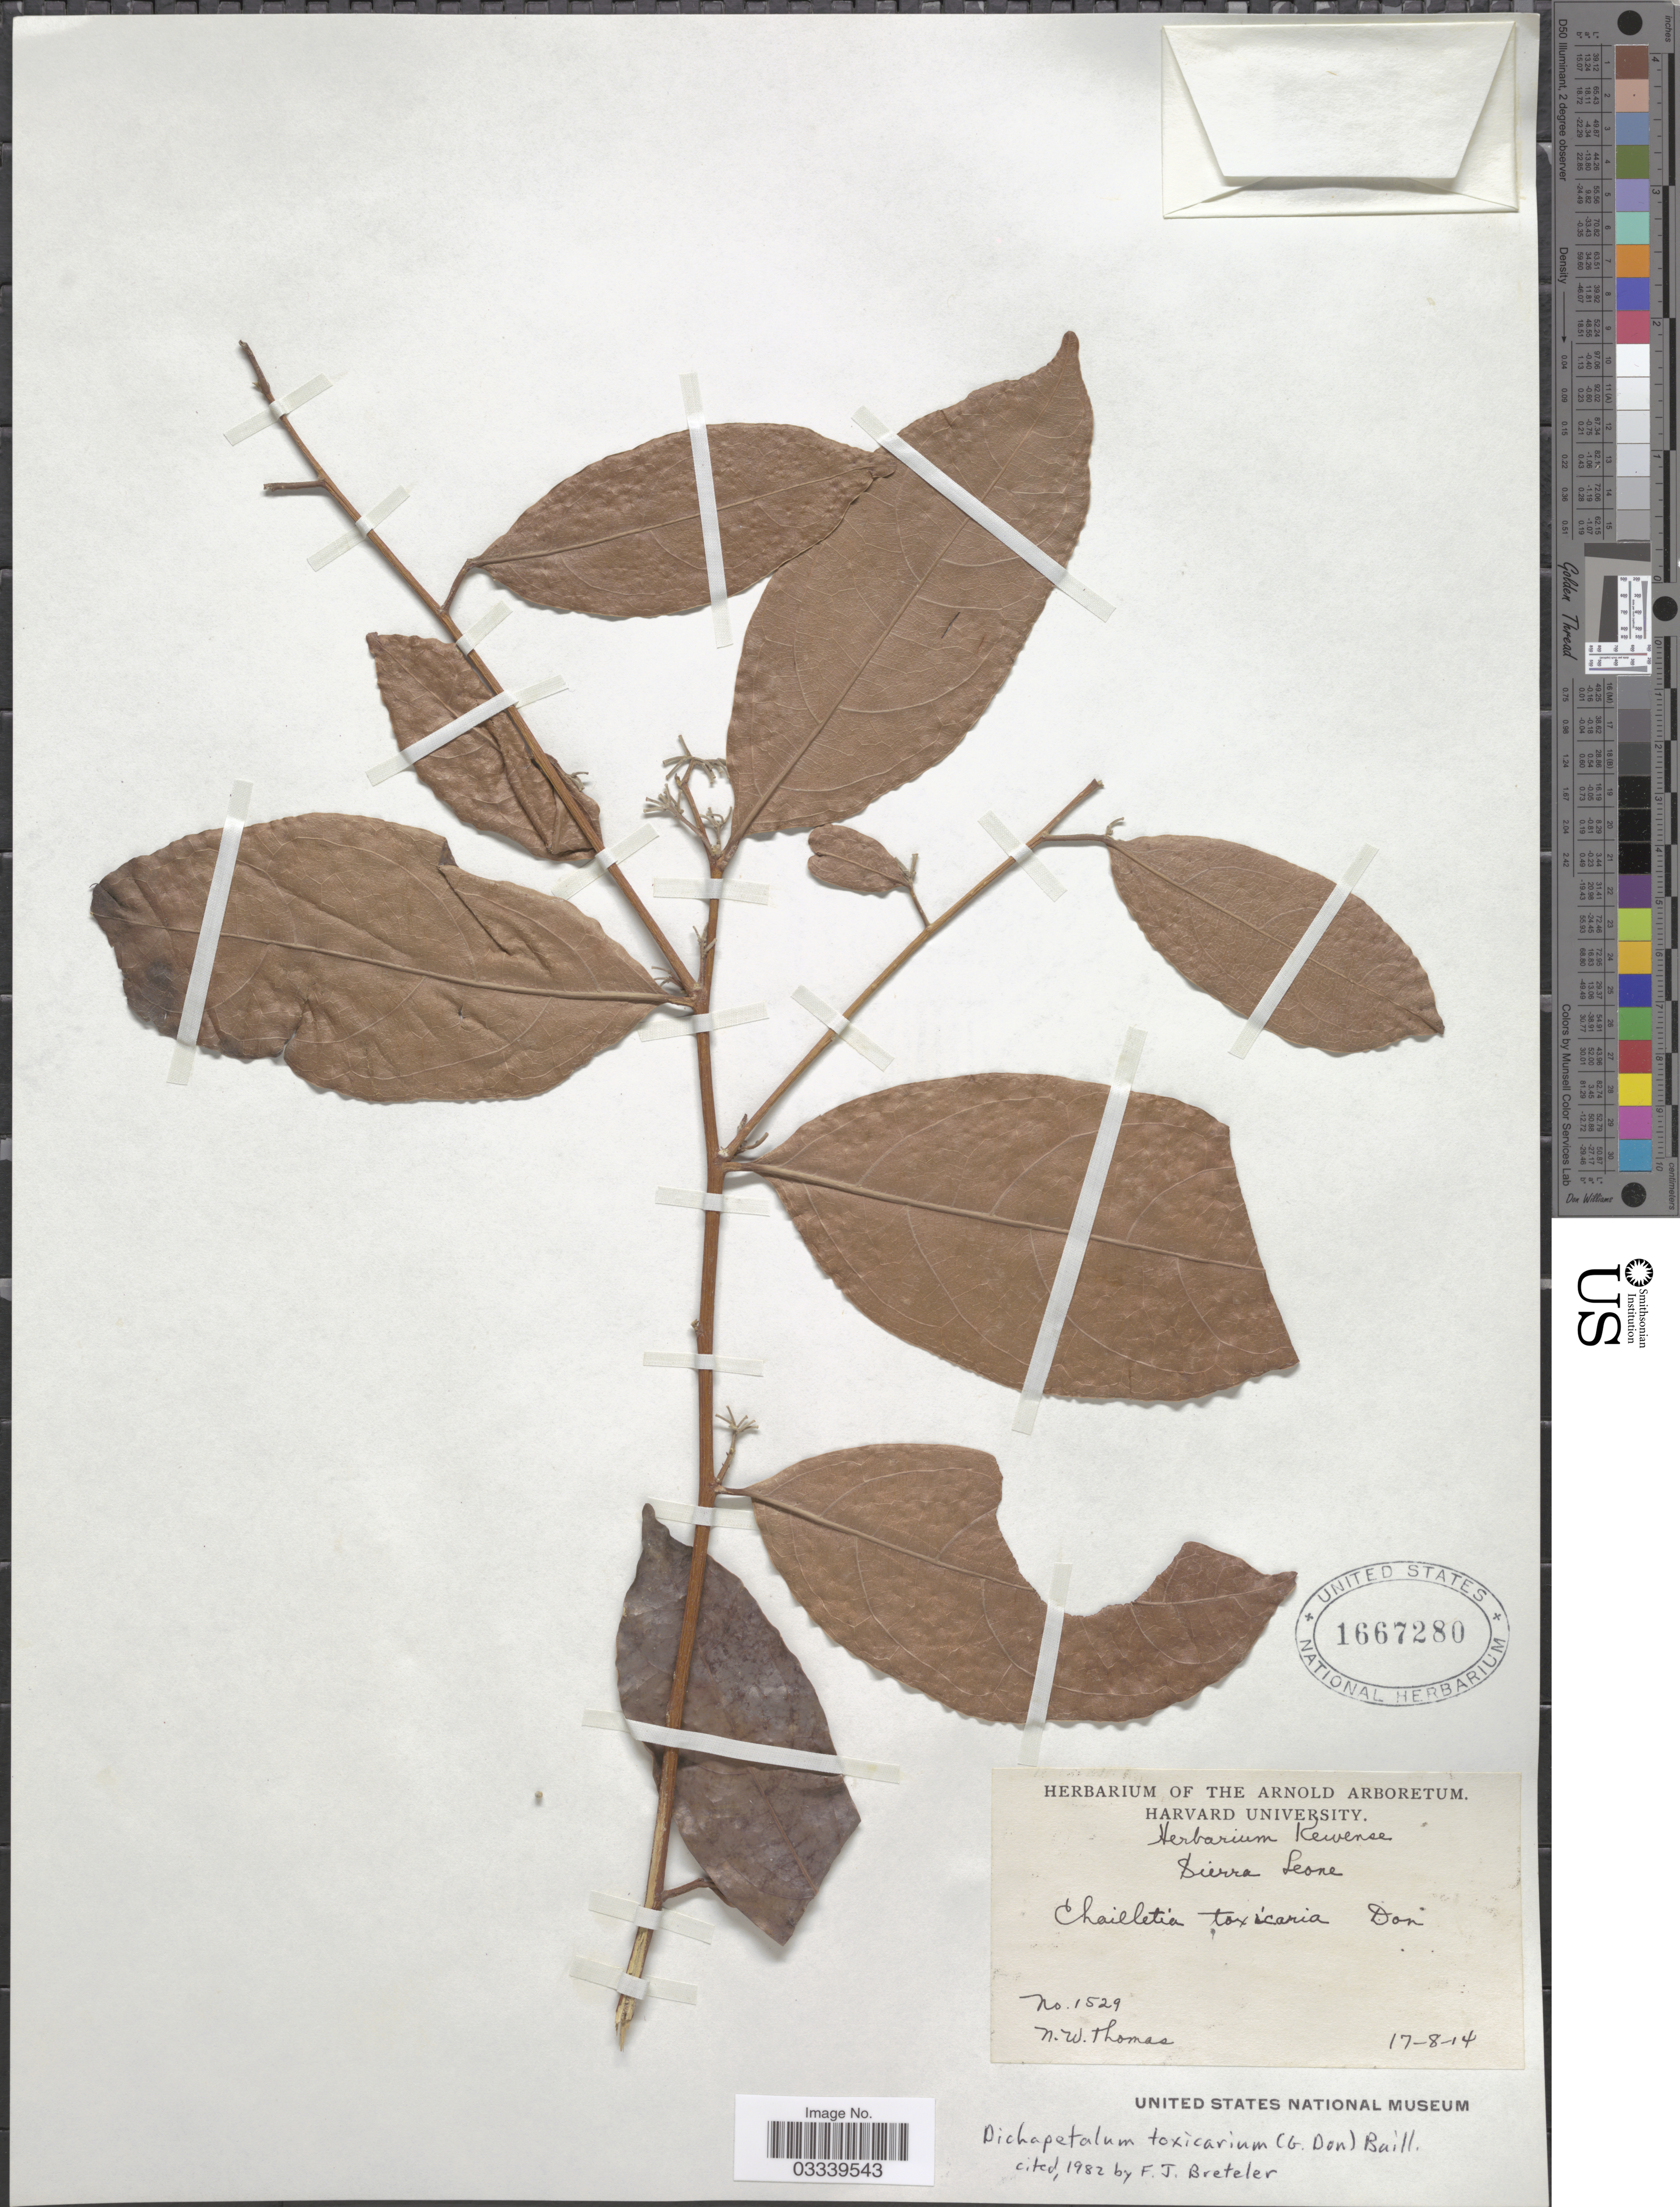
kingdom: Plantae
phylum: Tracheophyta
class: Magnoliopsida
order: Malpighiales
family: Dichapetalaceae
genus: Dichapetalum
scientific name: Dichapetalum toxicarium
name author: Baill.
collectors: N. Thomas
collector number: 1529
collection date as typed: Transcribed d/m/y: 17/8/14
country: Sierra Leone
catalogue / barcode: US 1667280